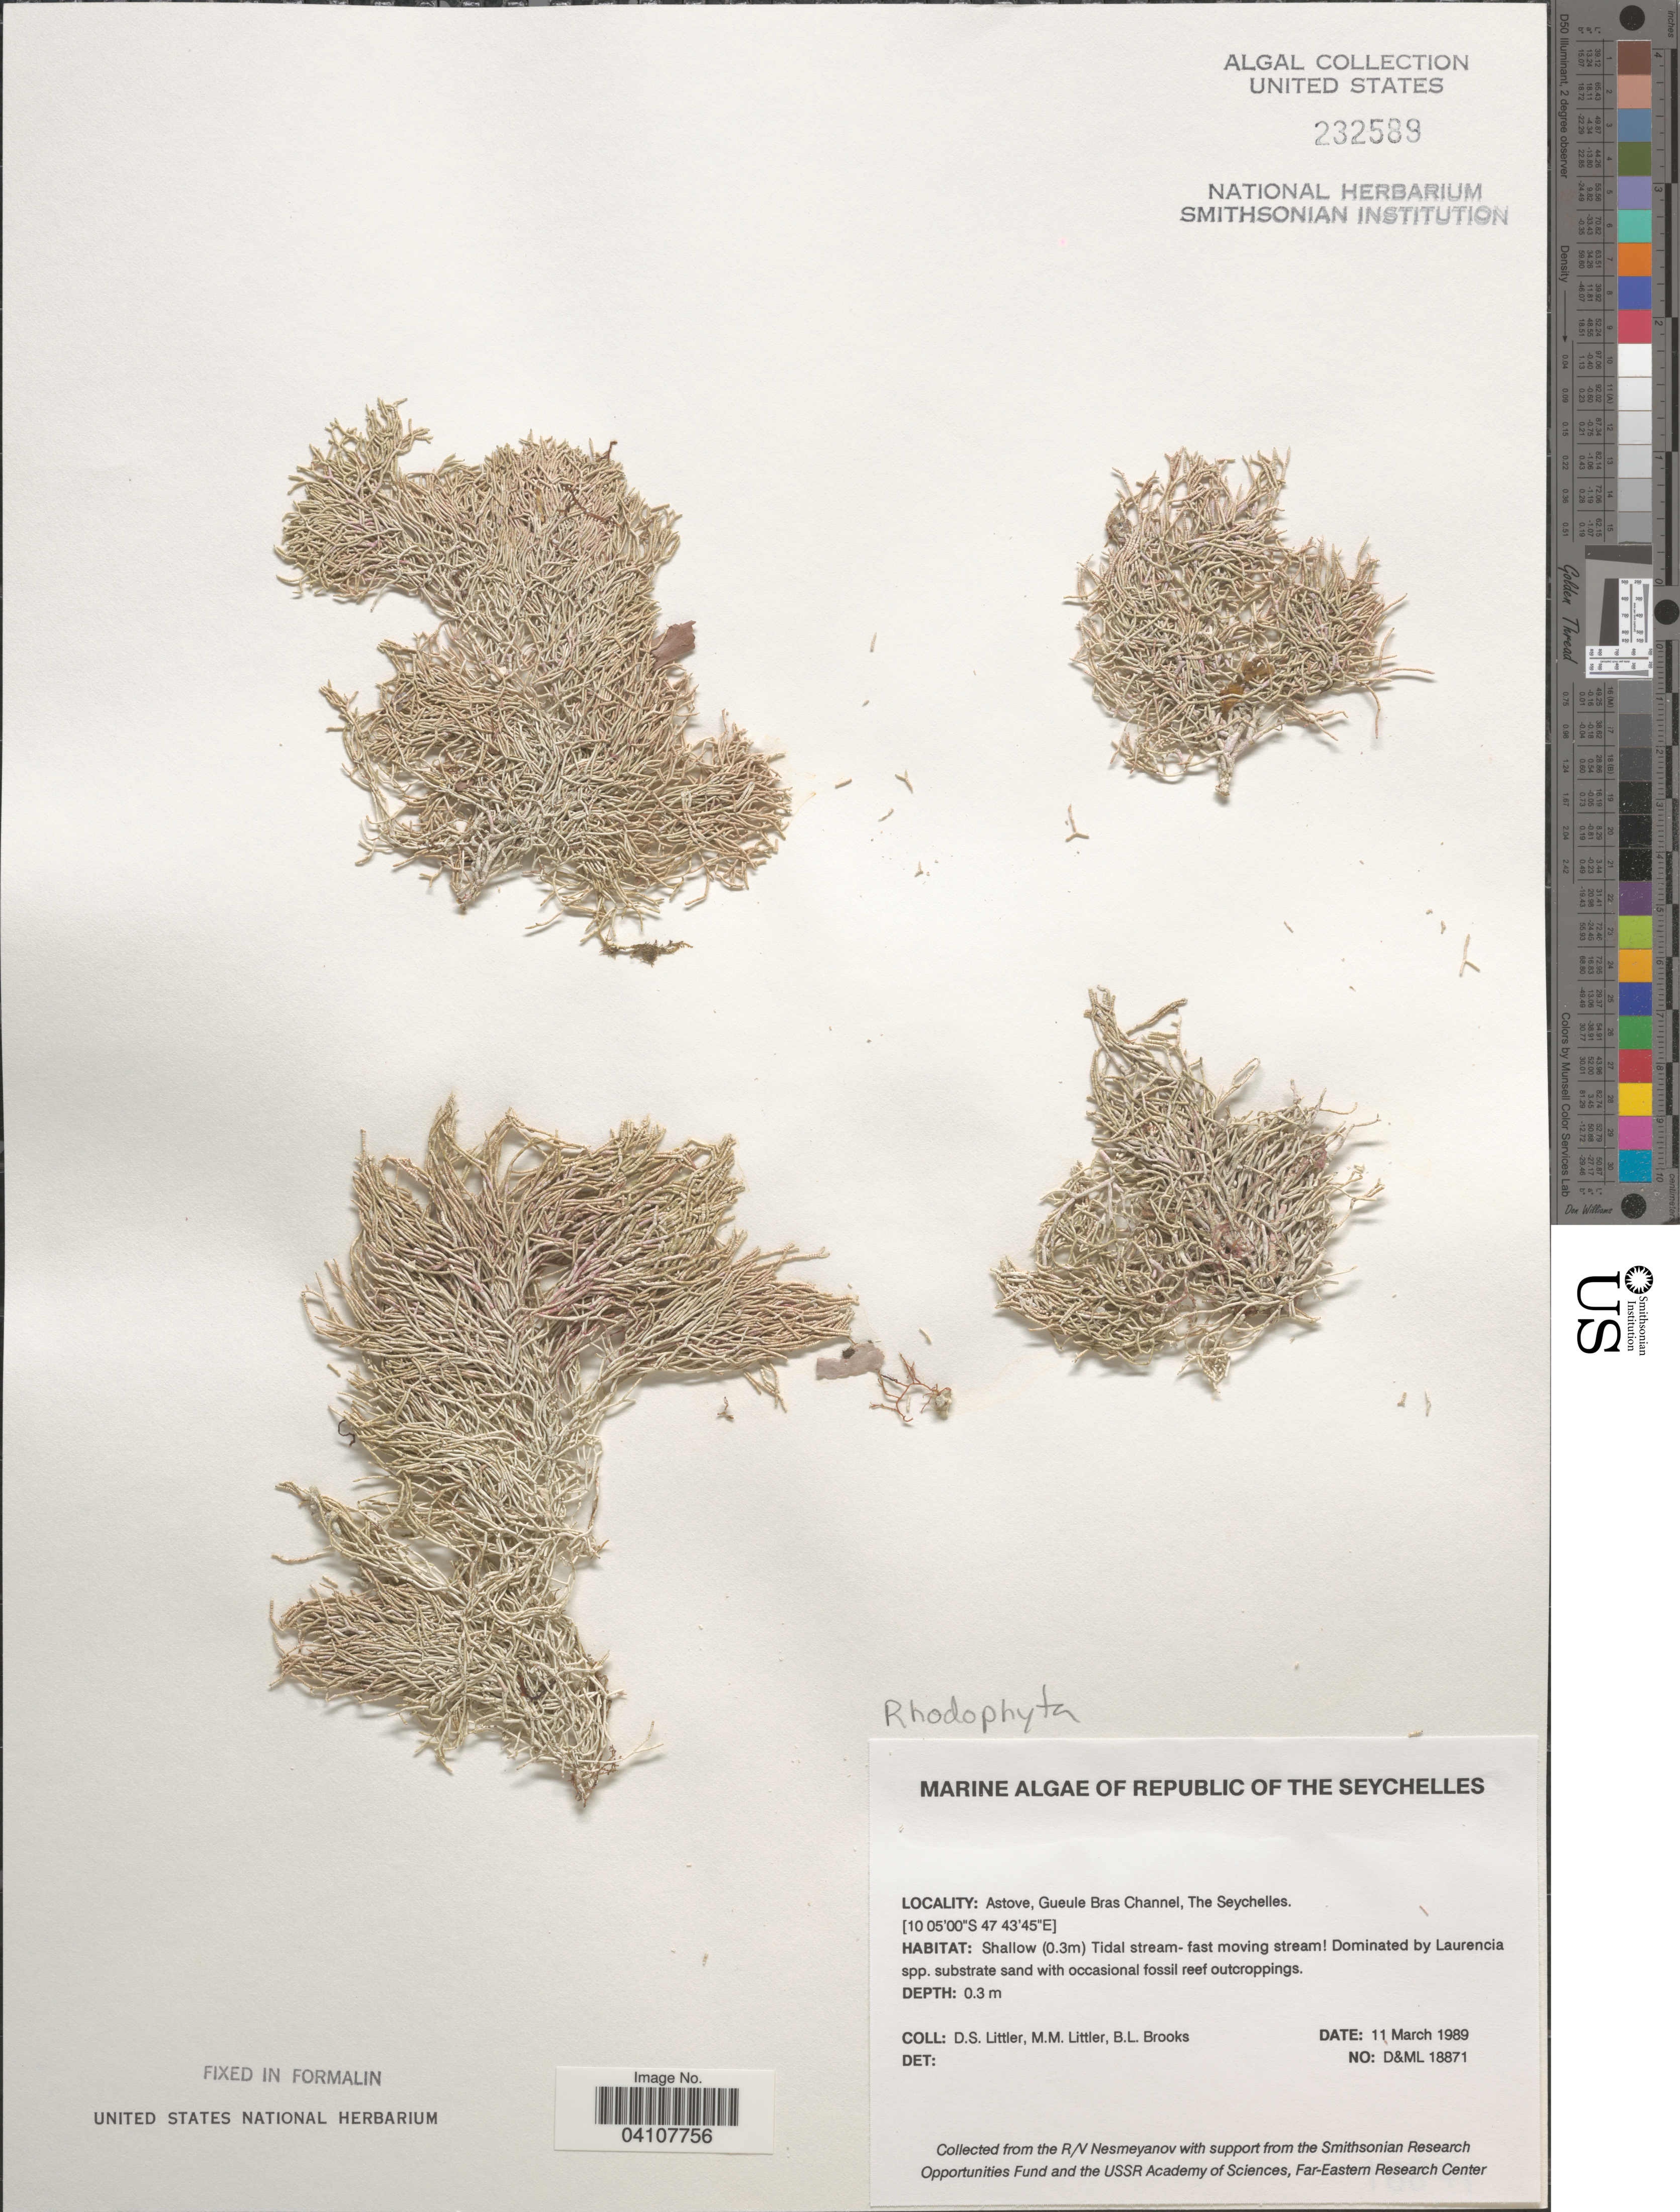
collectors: D. S. Littler & B. Brooks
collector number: D&ML18871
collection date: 1989-03-11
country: Seychelles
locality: Republic of the Seychelles. Astove, Gueule Bras Channel.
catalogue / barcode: US 232589